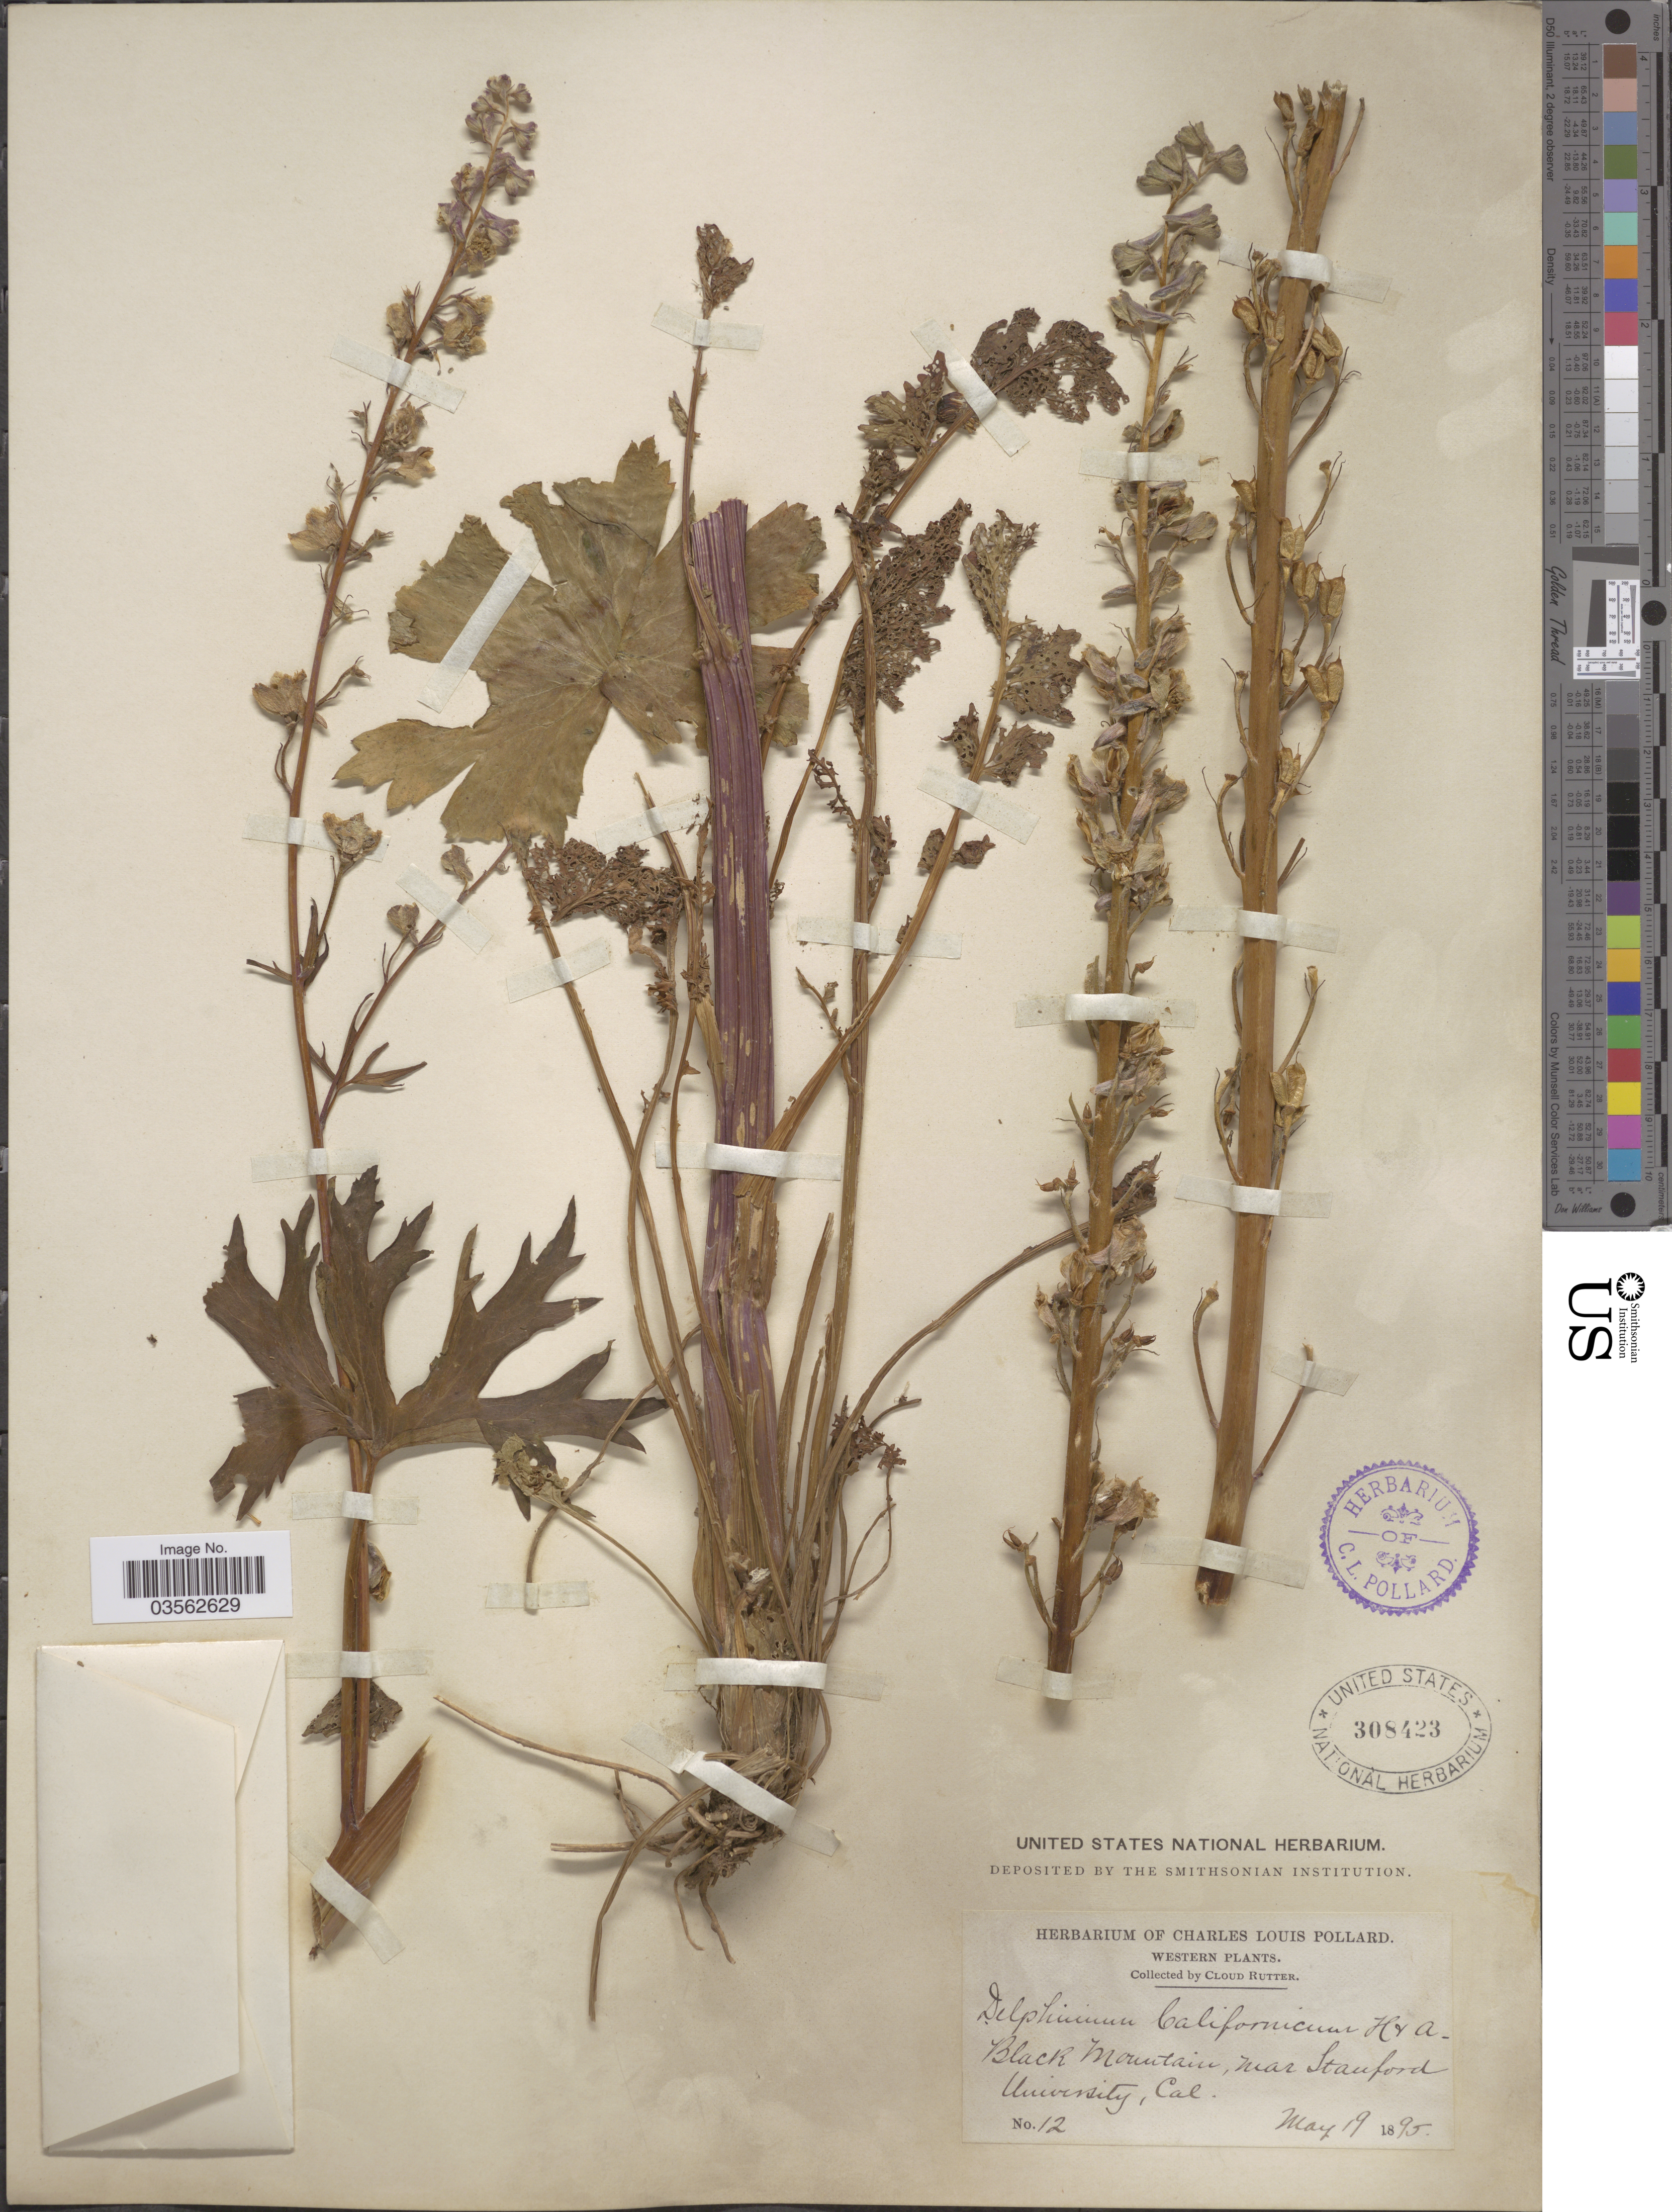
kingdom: Plantae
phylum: Tracheophyta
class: Magnoliopsida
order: Ranunculales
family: Ranunculaceae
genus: Delphinium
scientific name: Delphinium californicum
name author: Torr. & A. Gray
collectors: C. Rutter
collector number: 12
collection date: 1895-05-19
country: United States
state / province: California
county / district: Santa Clara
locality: Western. Black Mountain, near Stanford University.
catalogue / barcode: US 308423